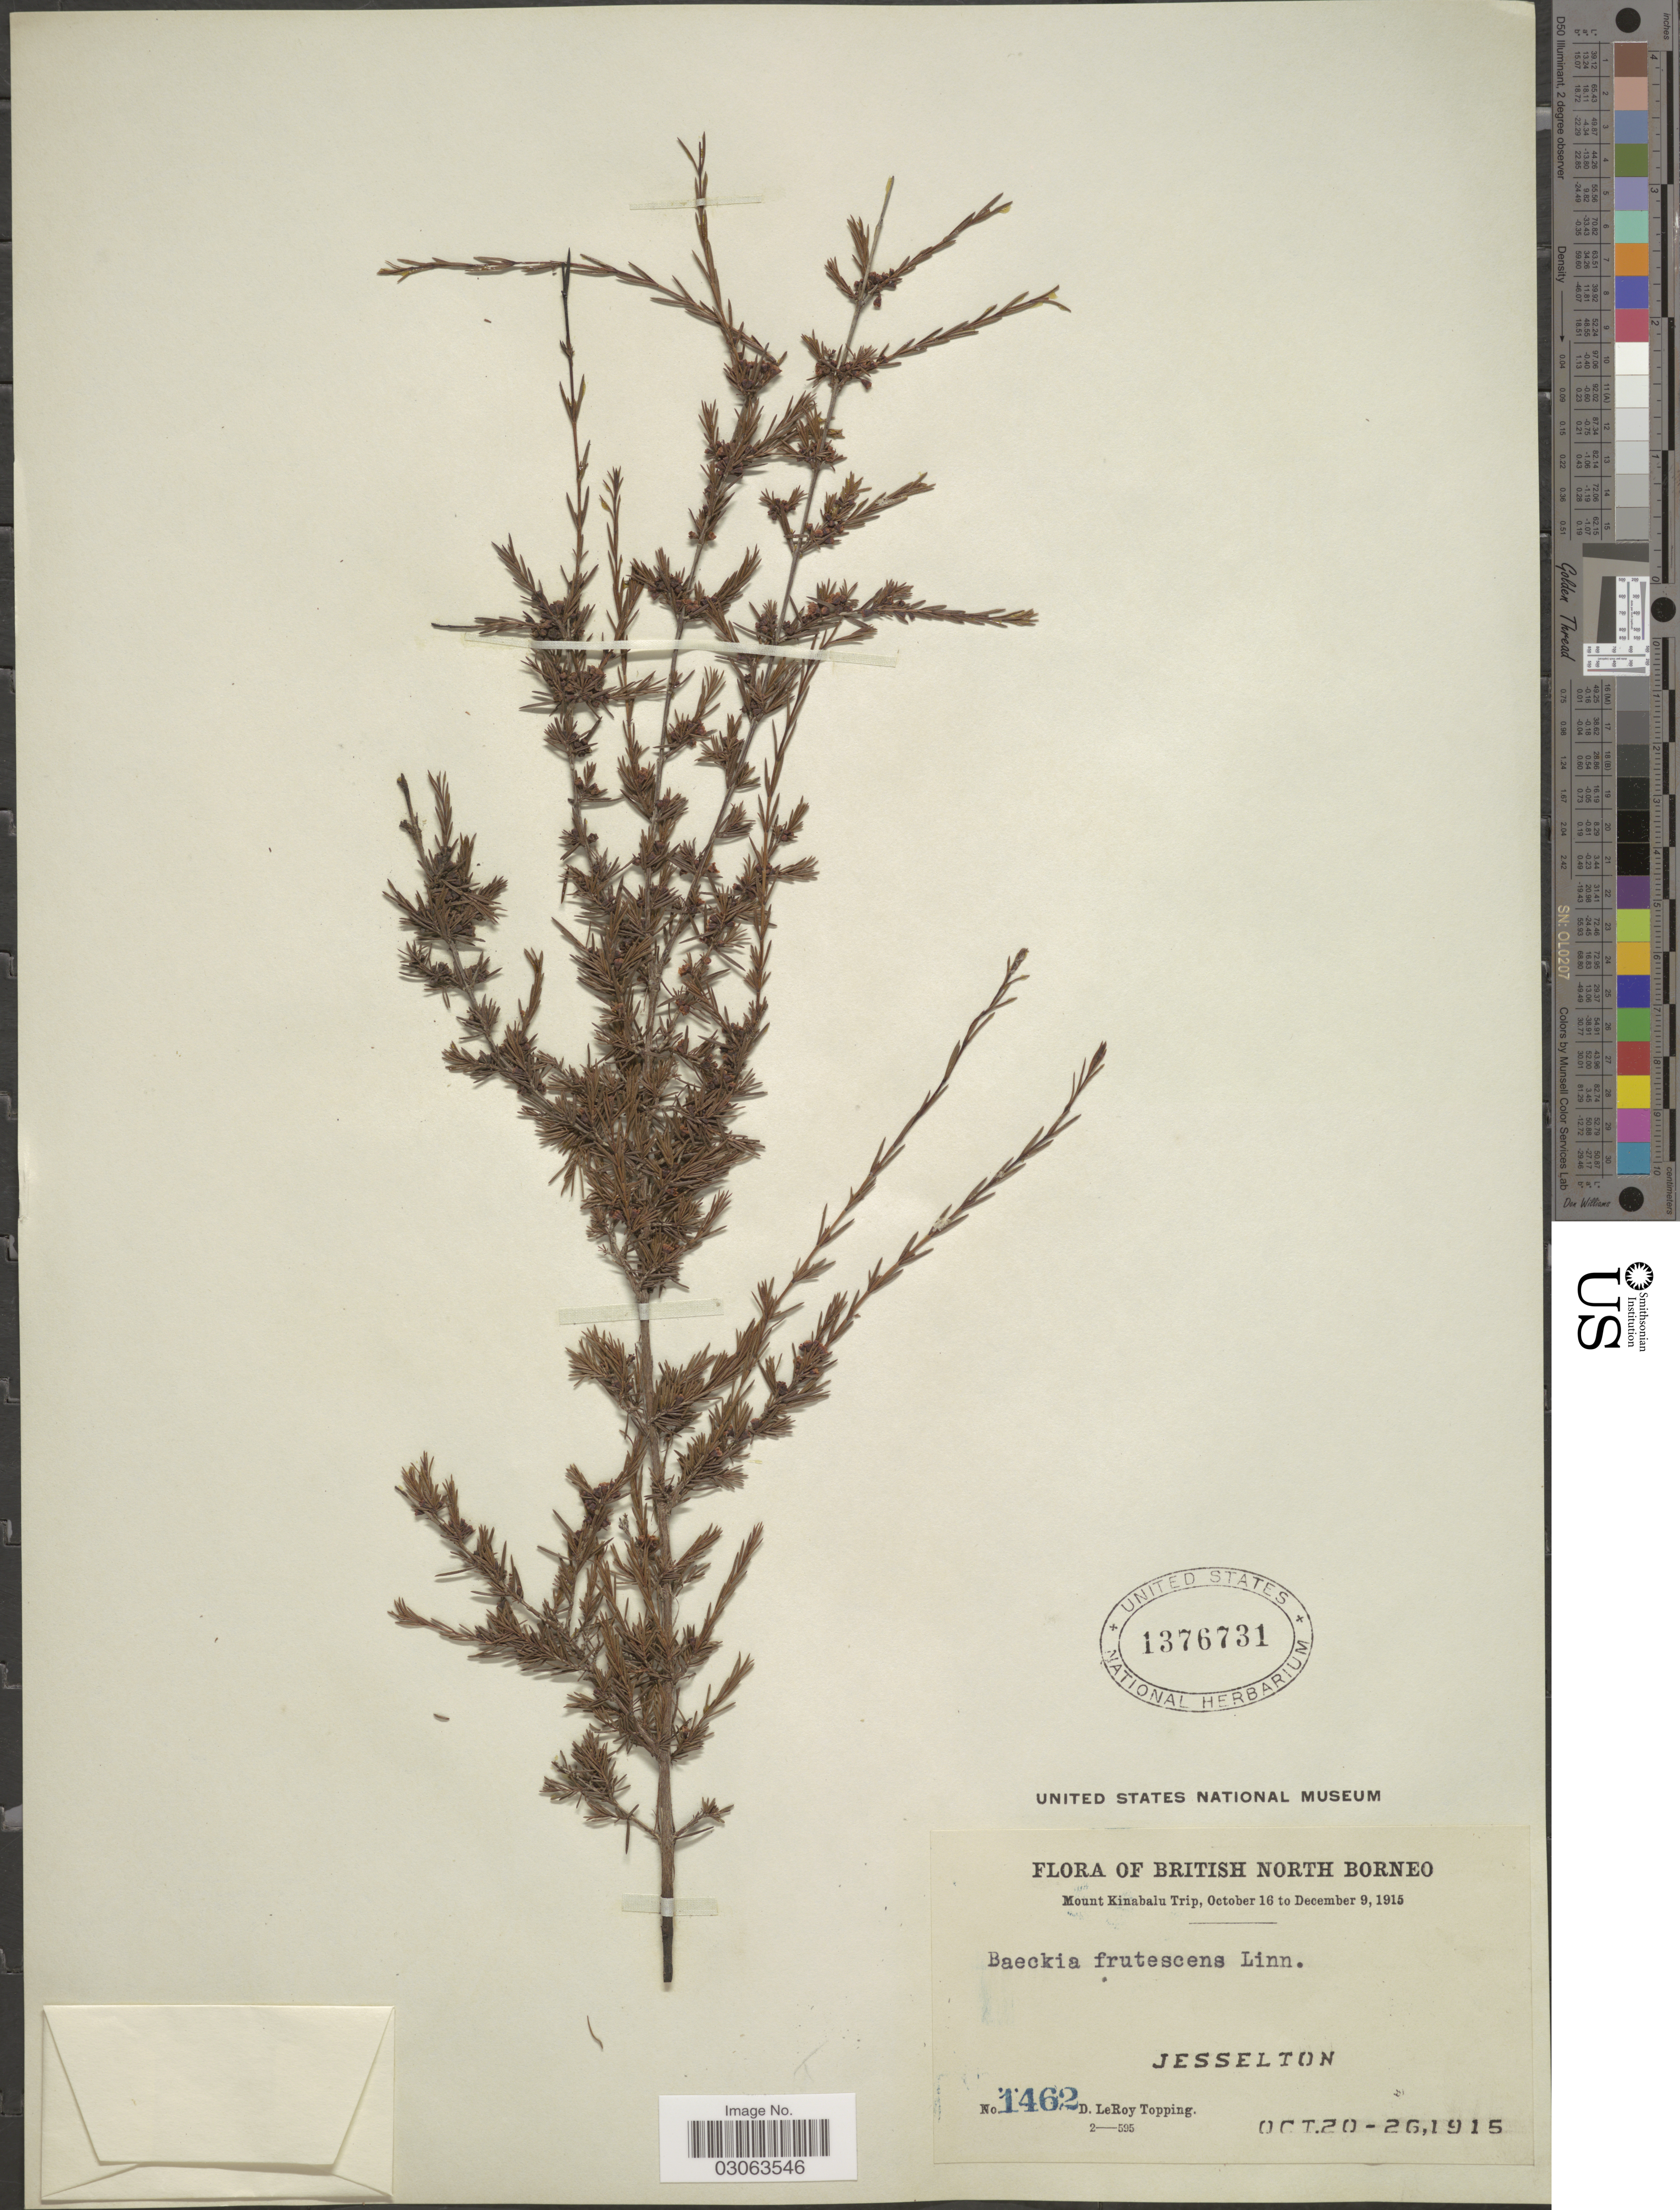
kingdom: Plantae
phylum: Tracheophyta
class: Magnoliopsida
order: Myrtales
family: Myrtaceae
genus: Baeckea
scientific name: Baeckea frutescens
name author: L.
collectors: D. L. Topping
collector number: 1462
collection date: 1915-10-20/1915-10-26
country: Malaysia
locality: British North Borneo. Jesselton.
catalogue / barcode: US 1376731